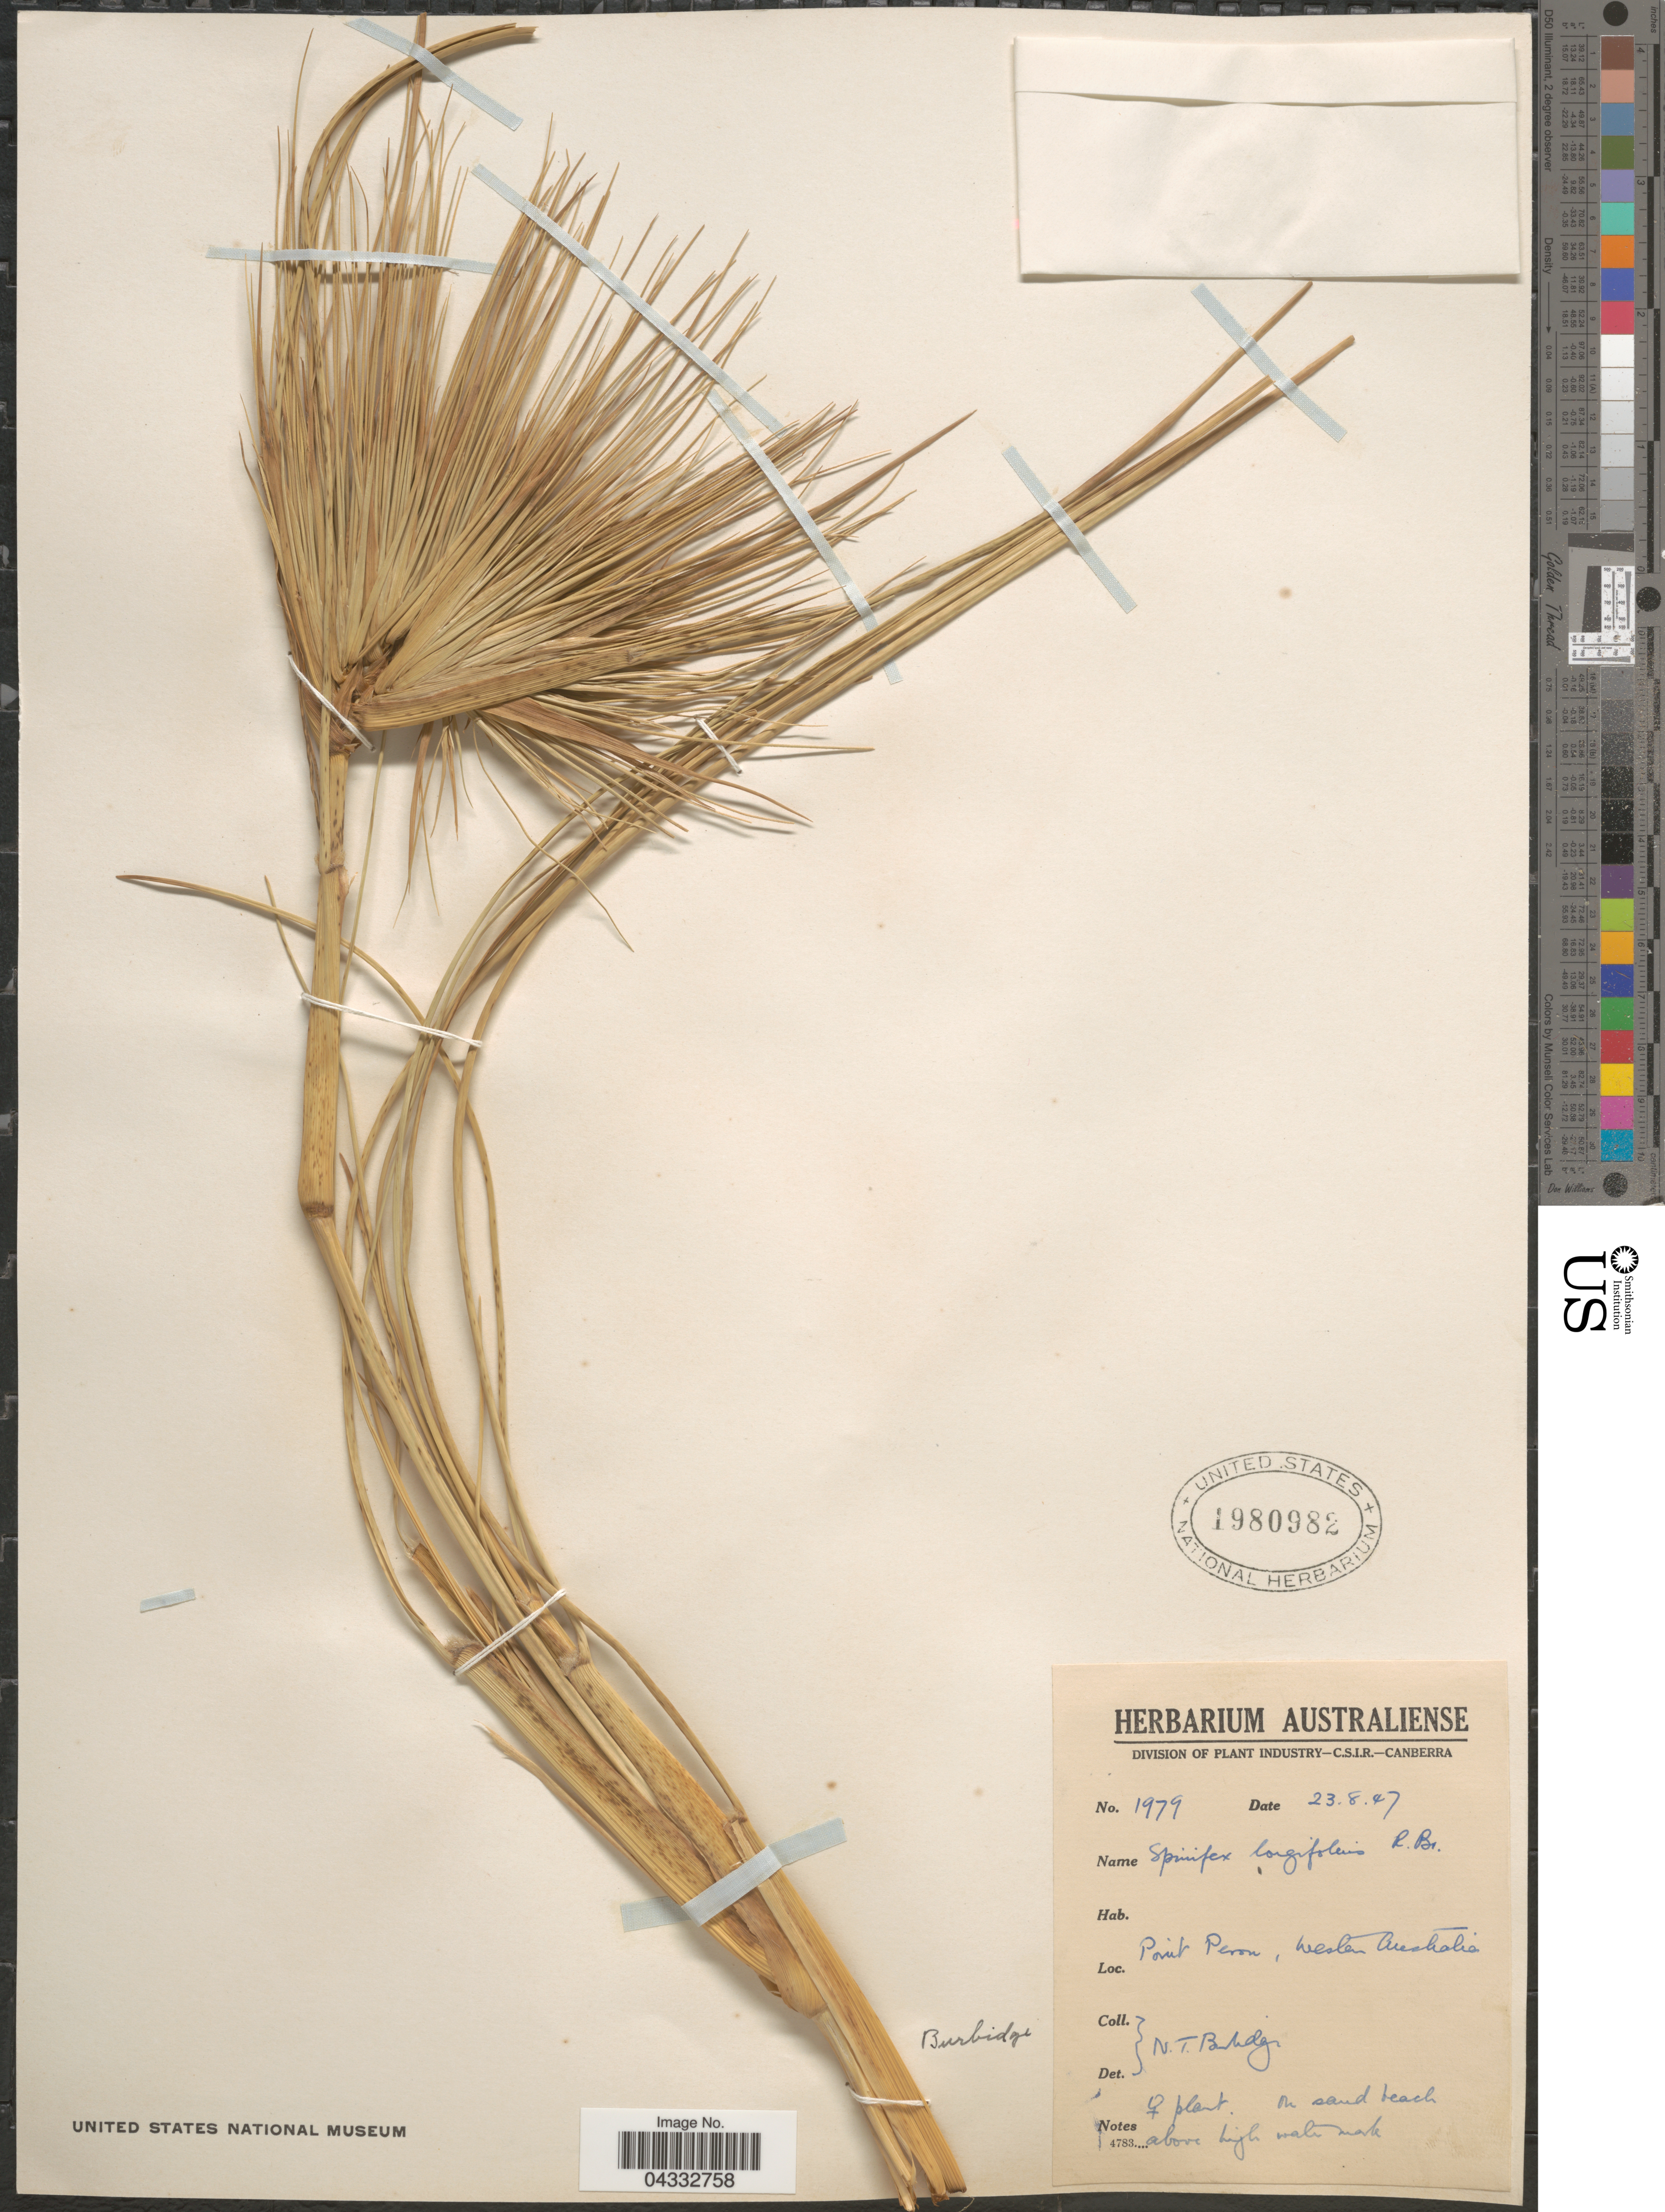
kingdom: Plantae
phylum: Tracheophyta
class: Liliopsida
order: Poales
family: Poaceae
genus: Spinifex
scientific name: Spinifex longifolius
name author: R. Br.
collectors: N. T. Burbidge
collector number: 1979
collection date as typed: Transcribed d/m/y: 23/8/47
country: Australia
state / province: Western Australia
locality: Point Peron.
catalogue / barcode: US 1980982